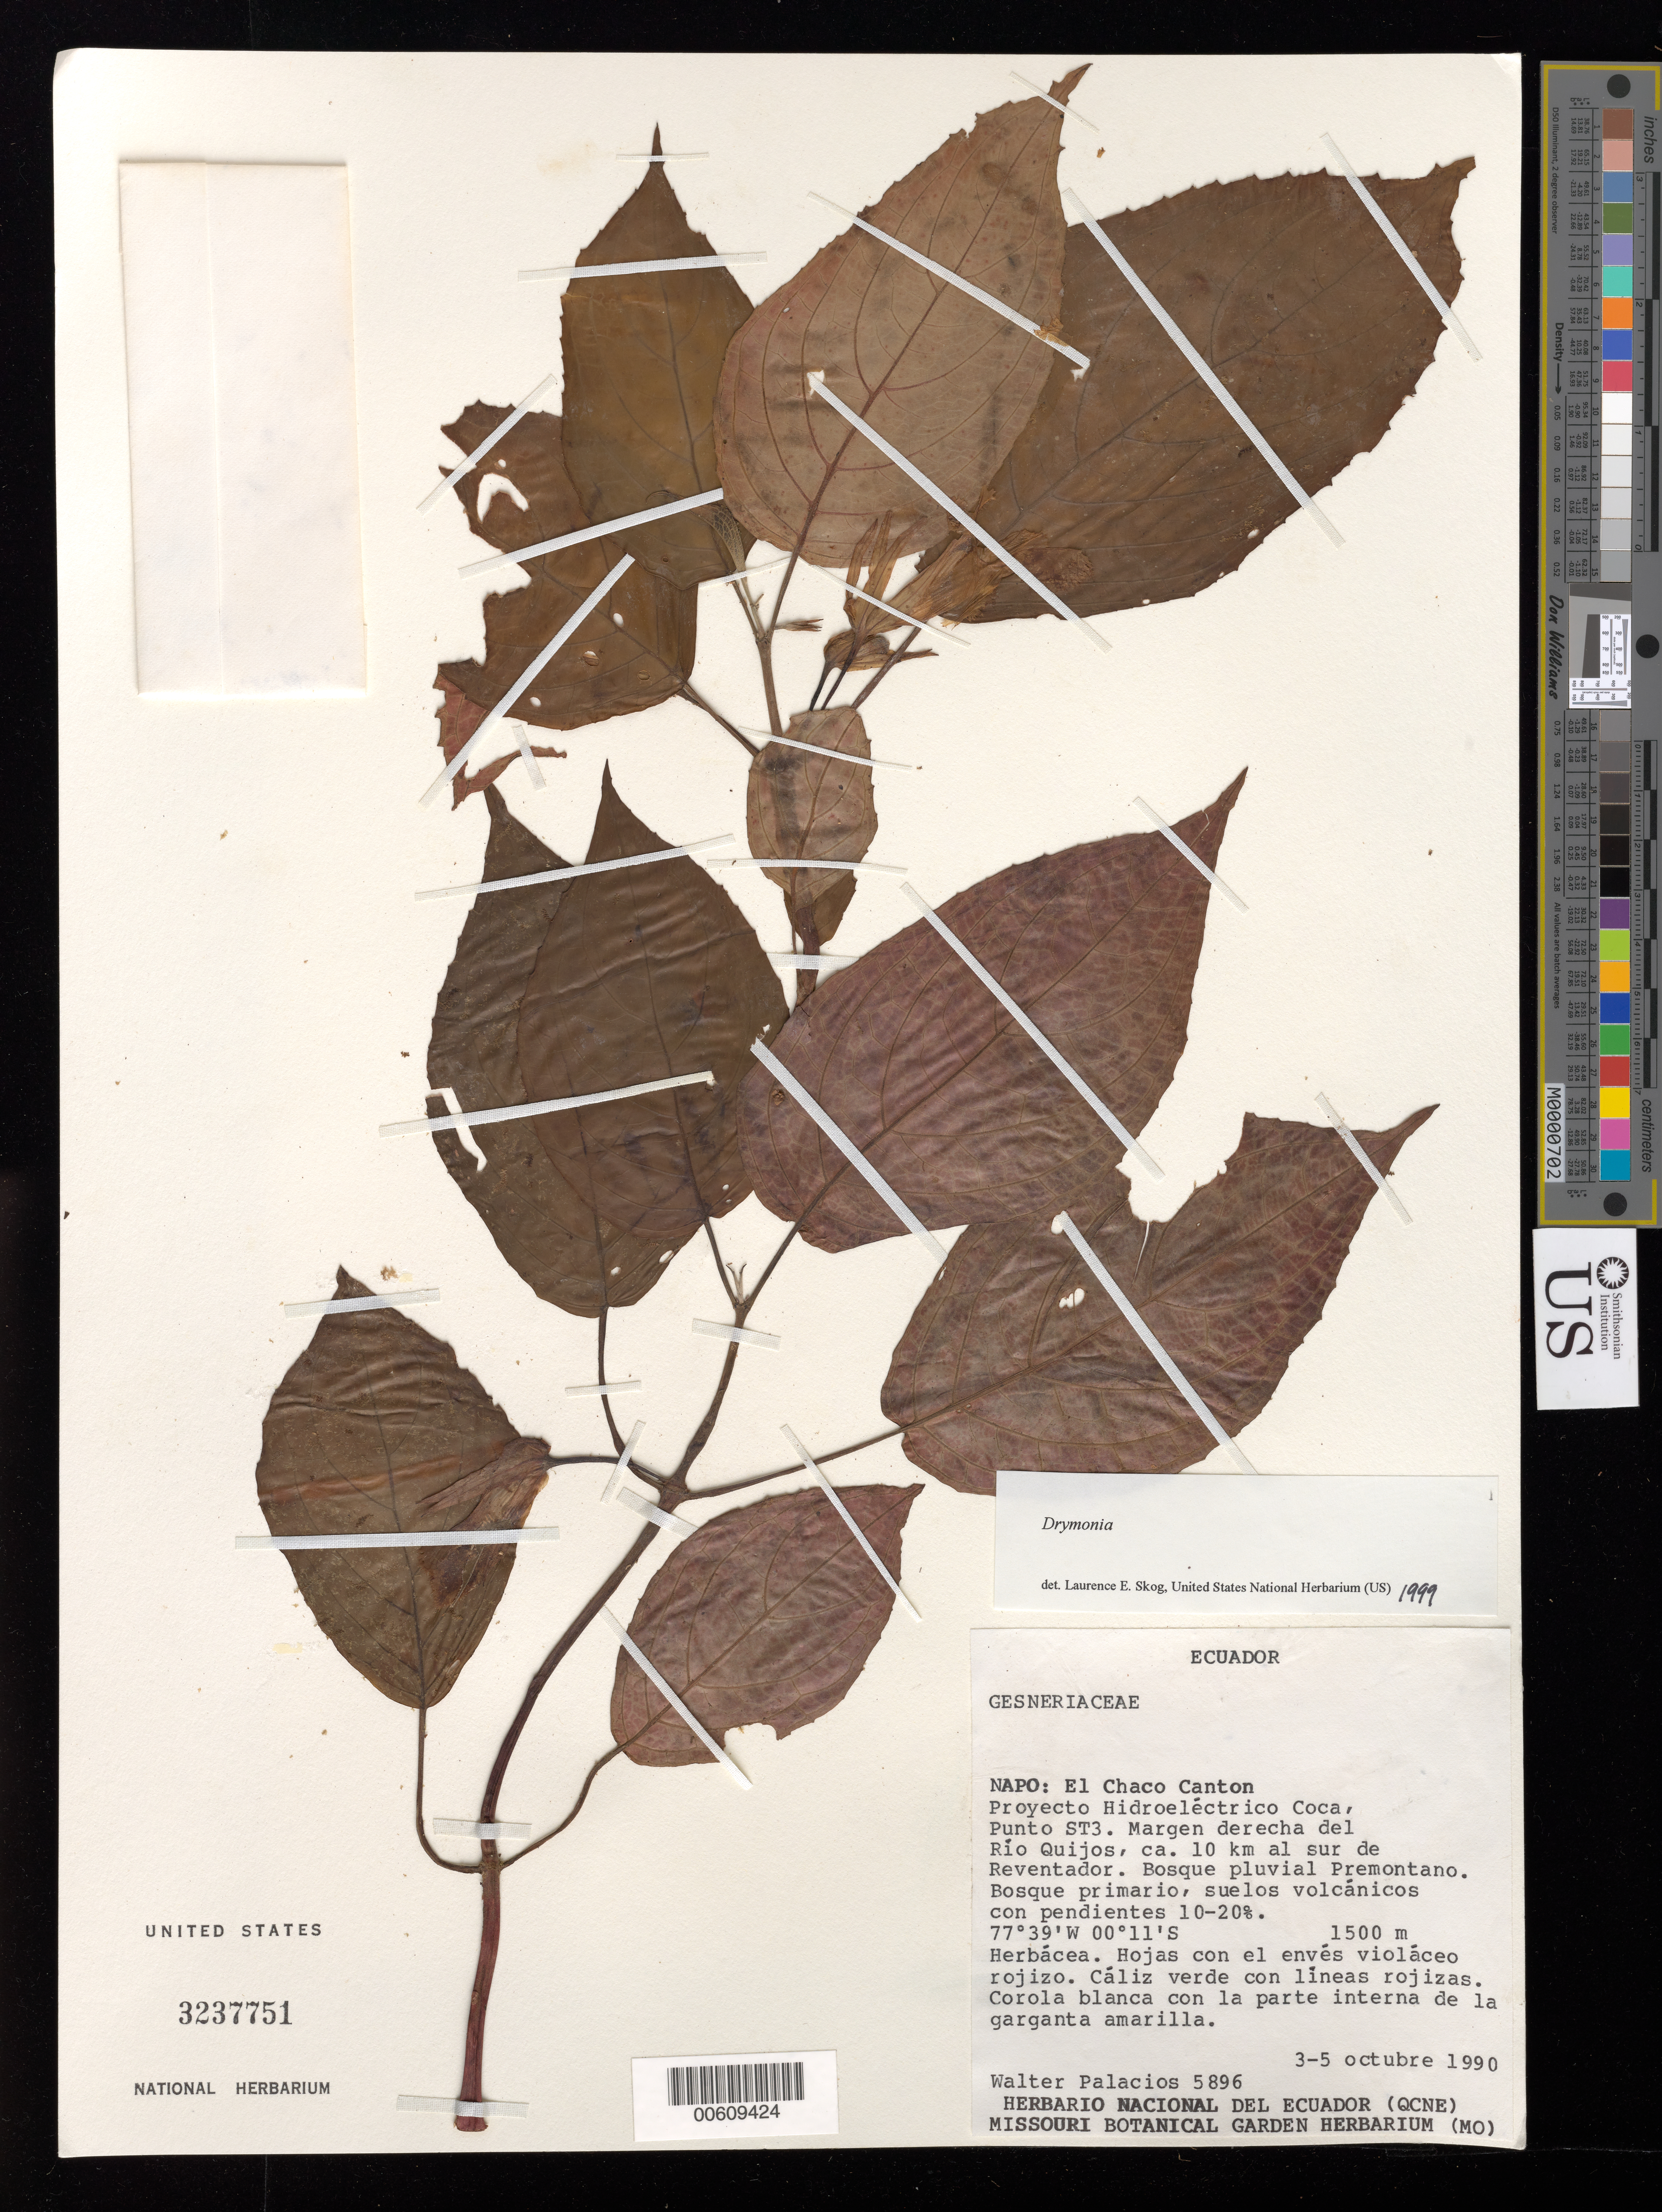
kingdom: Plantae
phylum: Tracheophyta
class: Magnoliopsida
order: Lamiales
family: Gesneriaceae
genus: Drymonia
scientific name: Drymonia sp.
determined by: Skog, Laurence E.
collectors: W. Palacios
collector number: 5896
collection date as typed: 3-5 Oct 1990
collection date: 1990-10-03/1990-10-05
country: Ecuador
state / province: Napo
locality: El Chaco Canton; Proyecto Hidroeléctrico Coca, Punto ST3; margen derecha del Río Quijos, ca. 10 km al S de Reventador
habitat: Bosque pluvial premontano; bosque primario, suelos volcánicos con pendientes 10-20%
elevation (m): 1500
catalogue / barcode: US 3237751